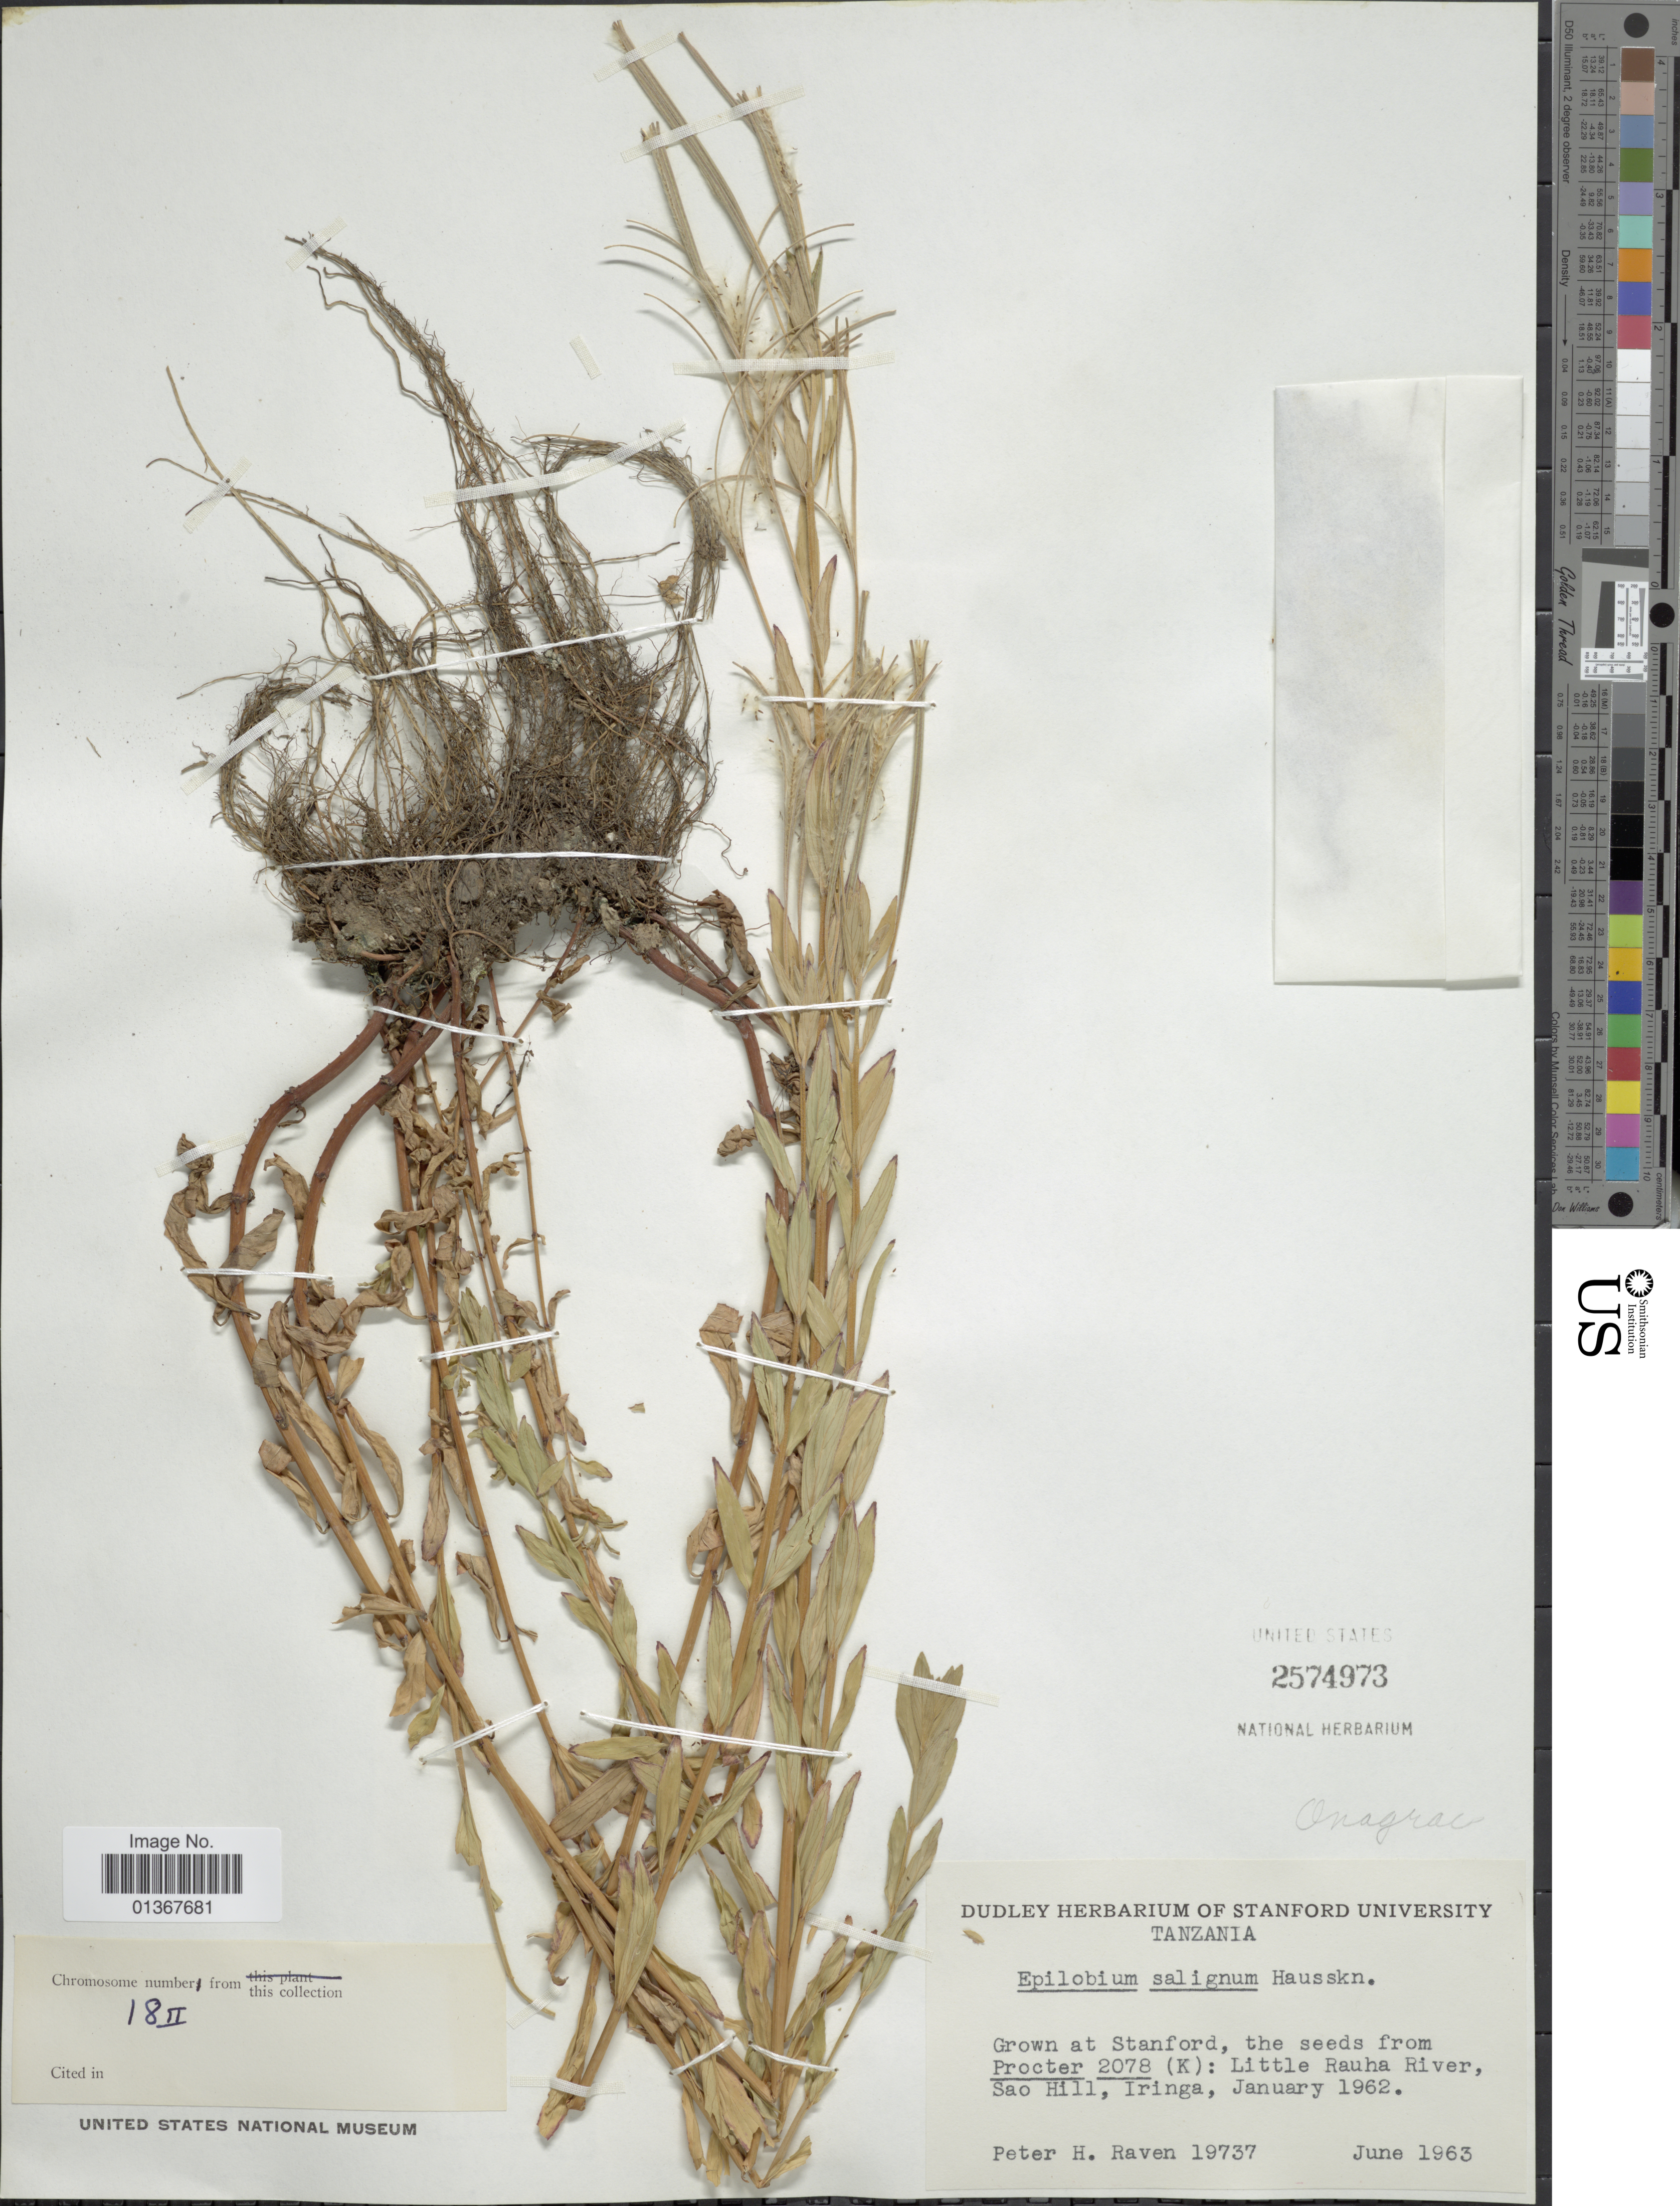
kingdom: Plantae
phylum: Tracheophyta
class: Magnoliopsida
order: Myrtales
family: Onagraceae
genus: Epilobium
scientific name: Epilobium salignum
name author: Hausskn.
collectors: P. H. Raven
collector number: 19737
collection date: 1963-06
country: Tanzania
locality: Grown at Stanford, the seeds from Procter 2078 (K): Little Rauha River, Sao Hill, Iringa, January 1962.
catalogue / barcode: US 2574973